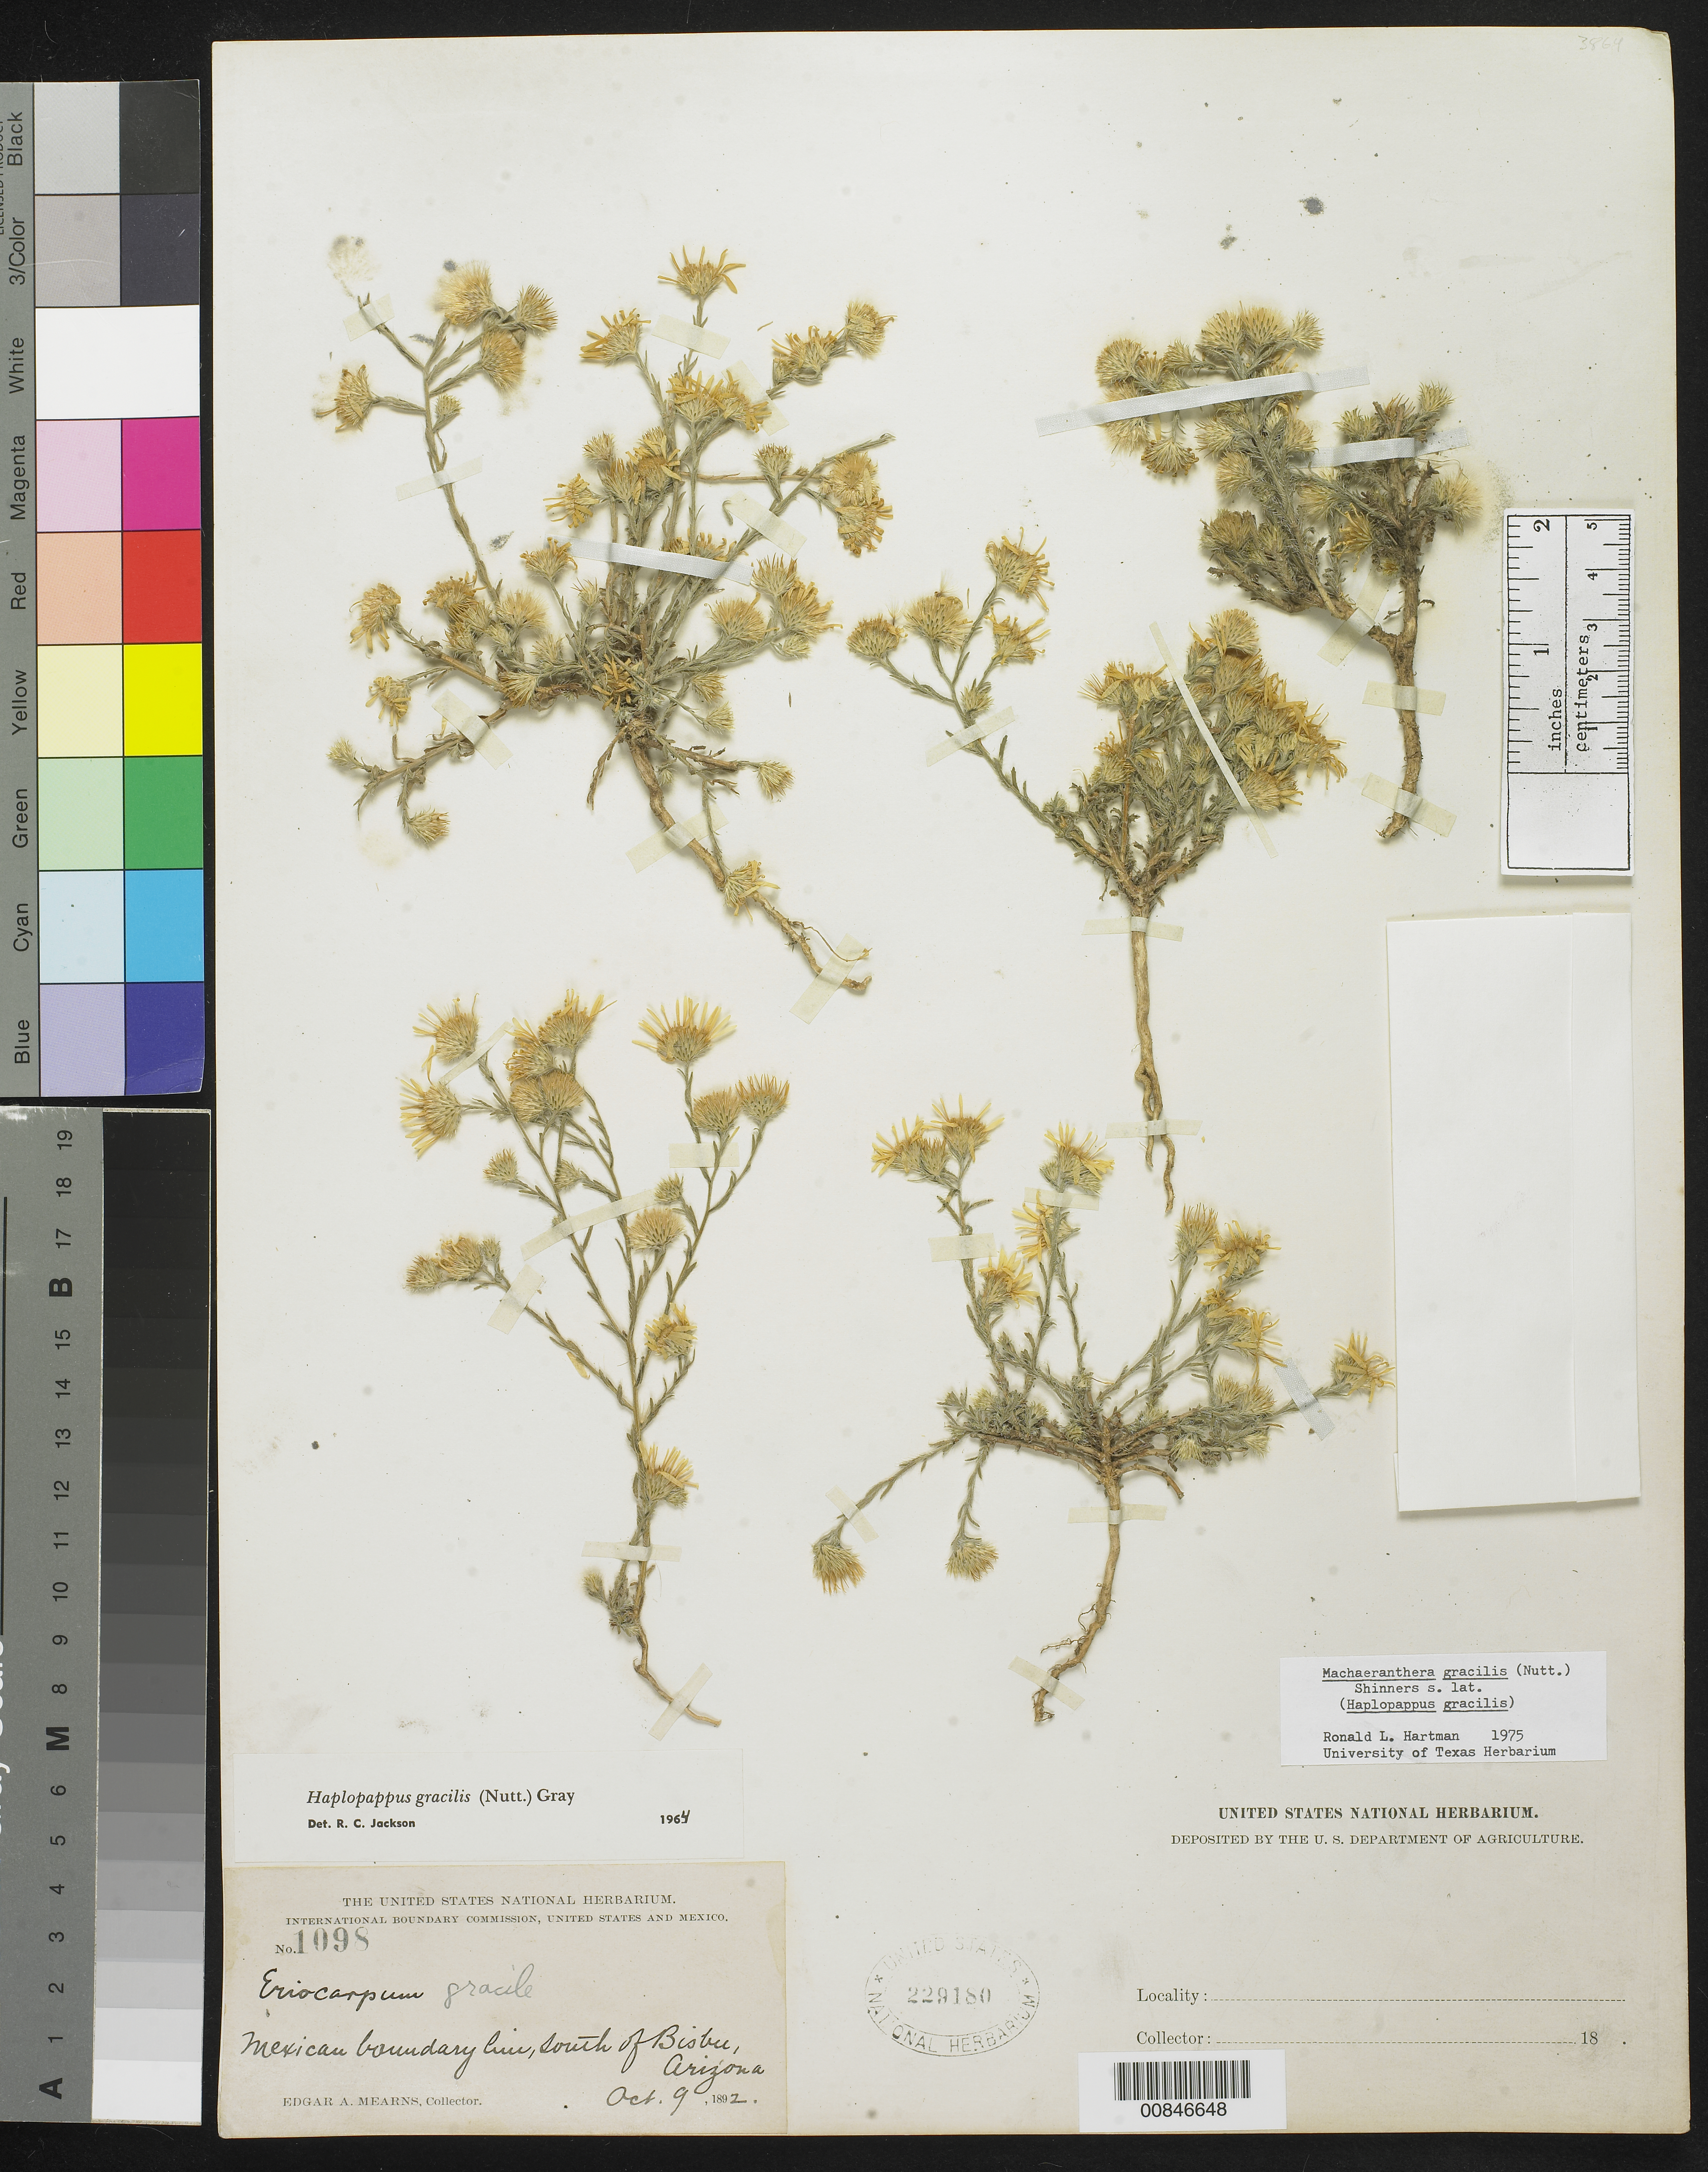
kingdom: Plantae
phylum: Tracheophyta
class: Magnoliopsida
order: Asterales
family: Asteraceae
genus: Machaeranthera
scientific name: Machaeranthera gracilis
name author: (Nutt.) Shinners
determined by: Hartman, R. L.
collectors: E. A. Mearns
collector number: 1098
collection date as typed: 09 Oct 1892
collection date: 1892-10-09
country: United States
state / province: Arizona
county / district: Cochise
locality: Mexican Boundary Line, S of Bisbee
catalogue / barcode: US 229180